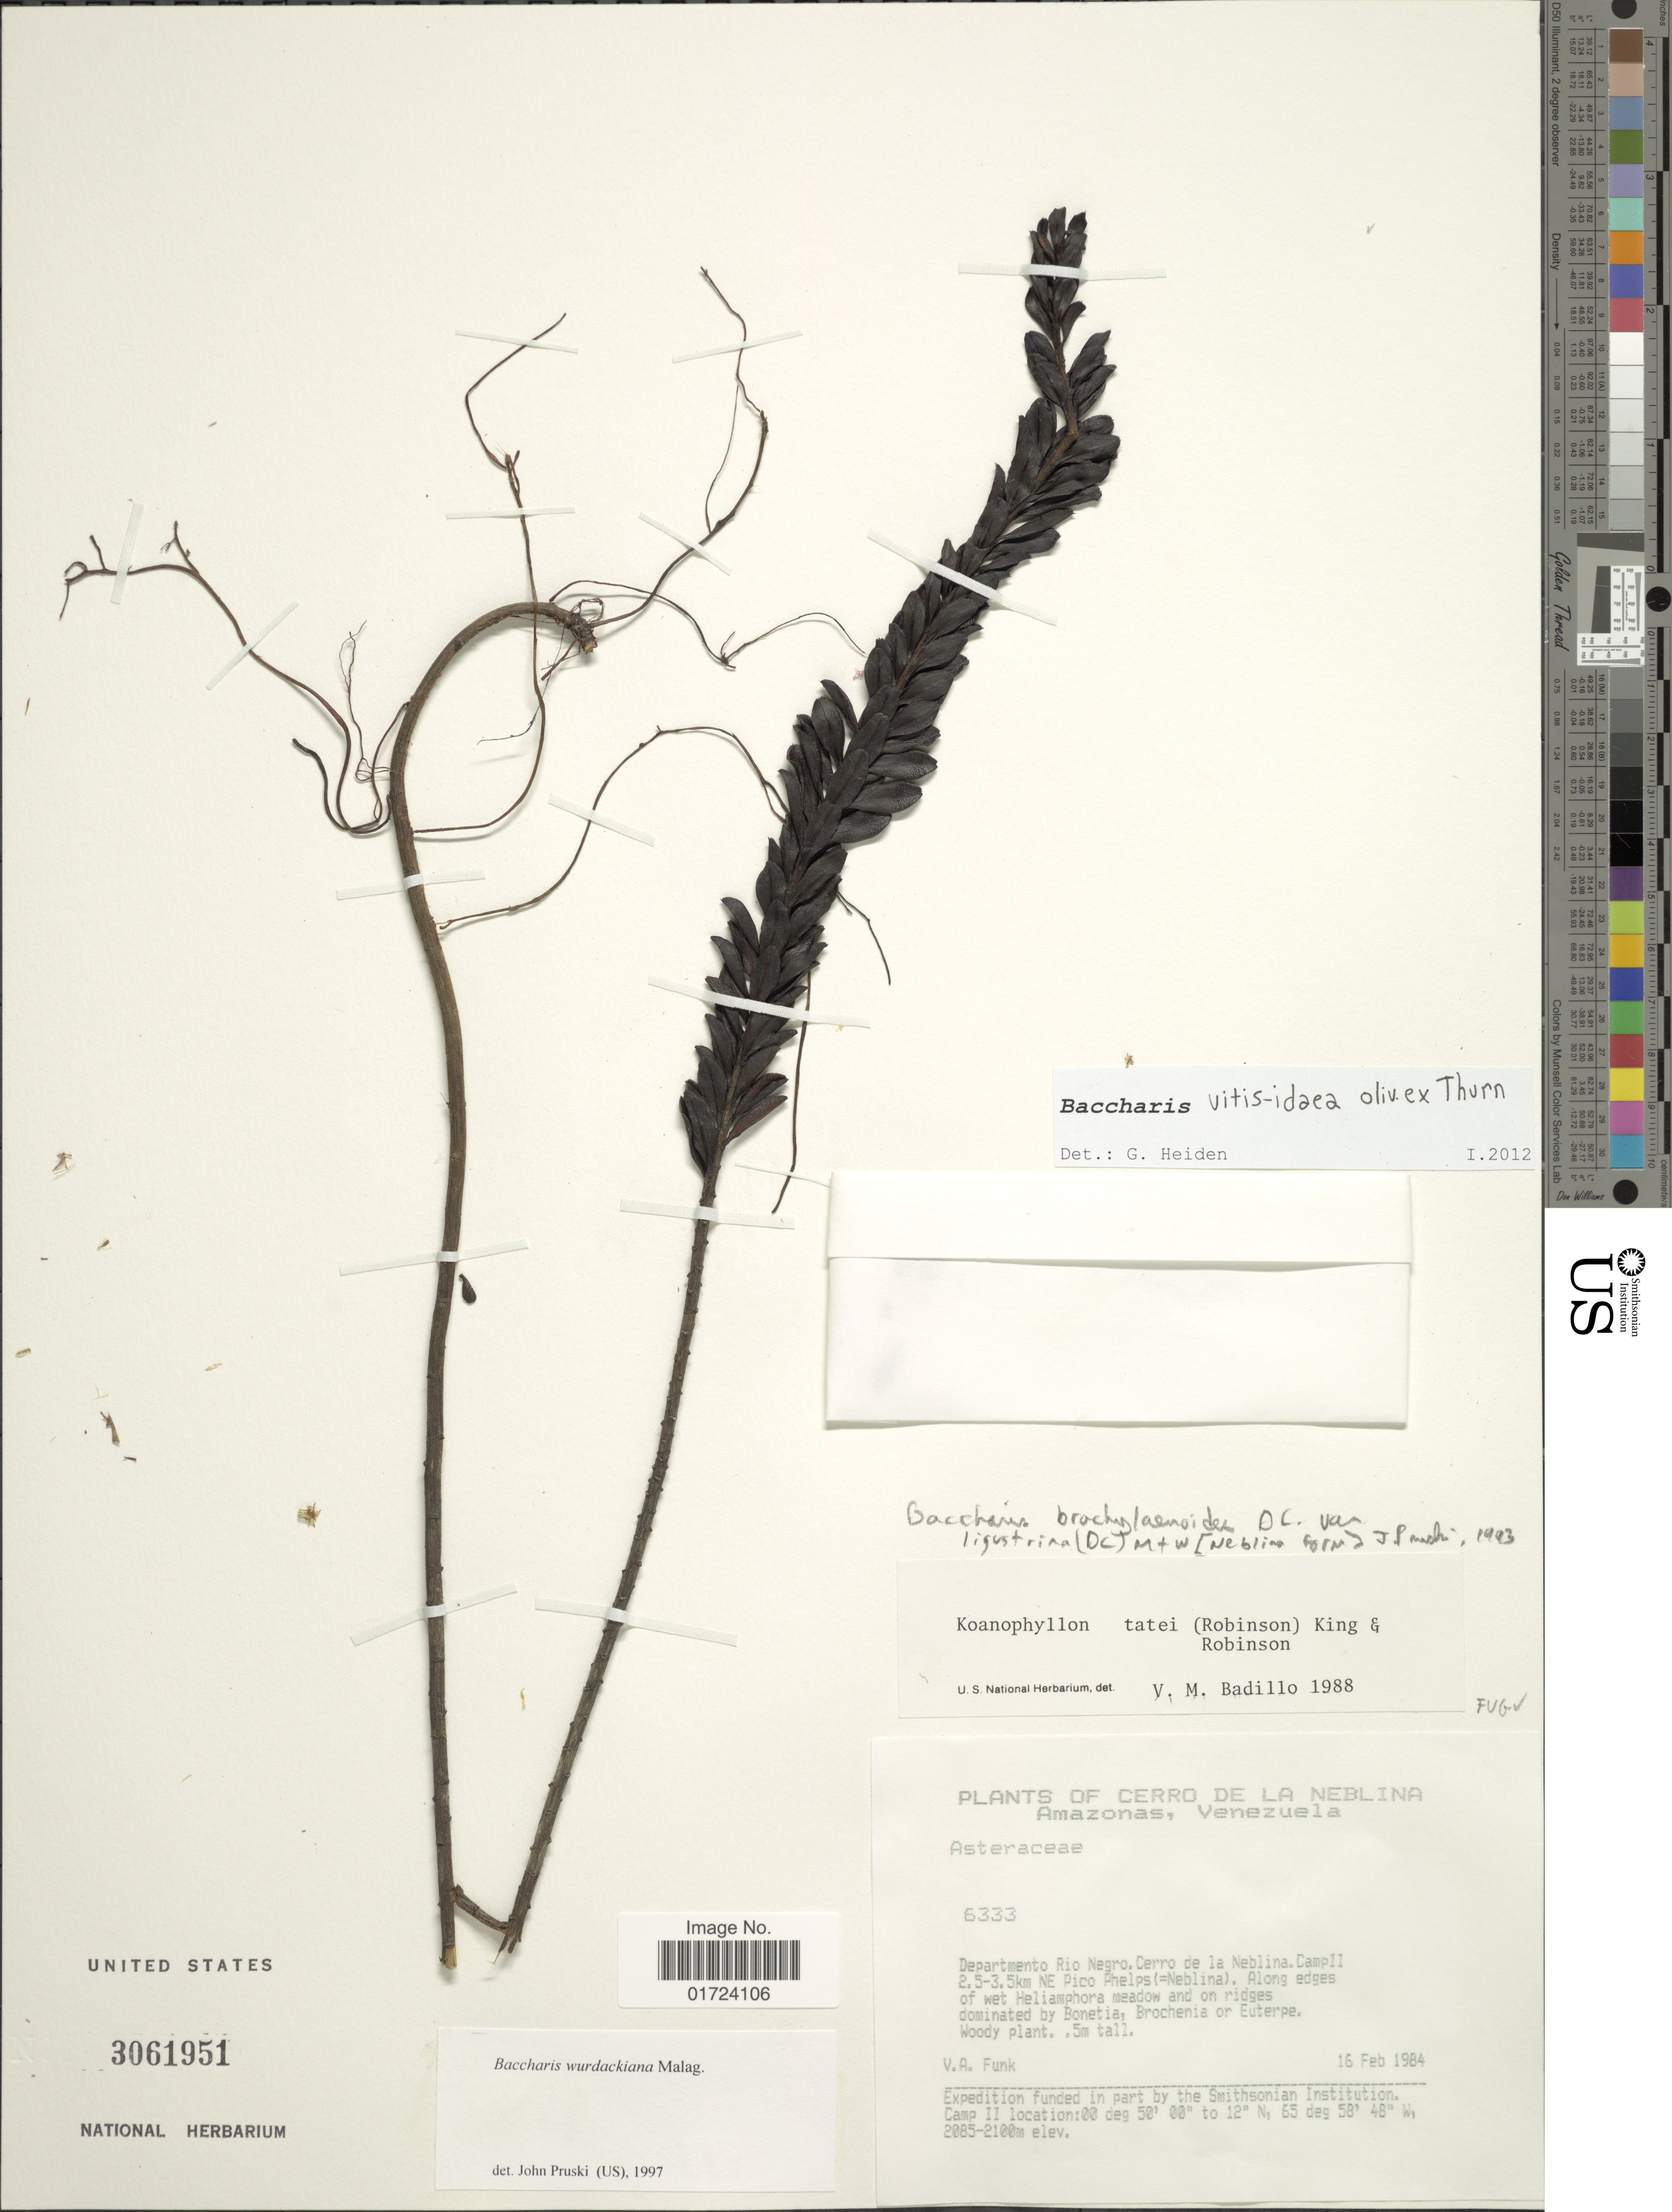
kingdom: Plantae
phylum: Tracheophyta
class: Magnoliopsida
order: Asterales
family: Asteraceae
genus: Baccharis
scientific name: Baccharis vitis-idaea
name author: Oliv. ex Thurn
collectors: V. Funk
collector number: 6333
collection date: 1984-02-16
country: Venezuela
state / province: Amazonas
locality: Cerro de la Neblina. Amazonas, Venezuela. Departamento Rio Negro, Cerro de la Neblina. Camp 11, 2.5-3.5km NE Pico Phelps (=Neblina.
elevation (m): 2085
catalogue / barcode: US 3061951